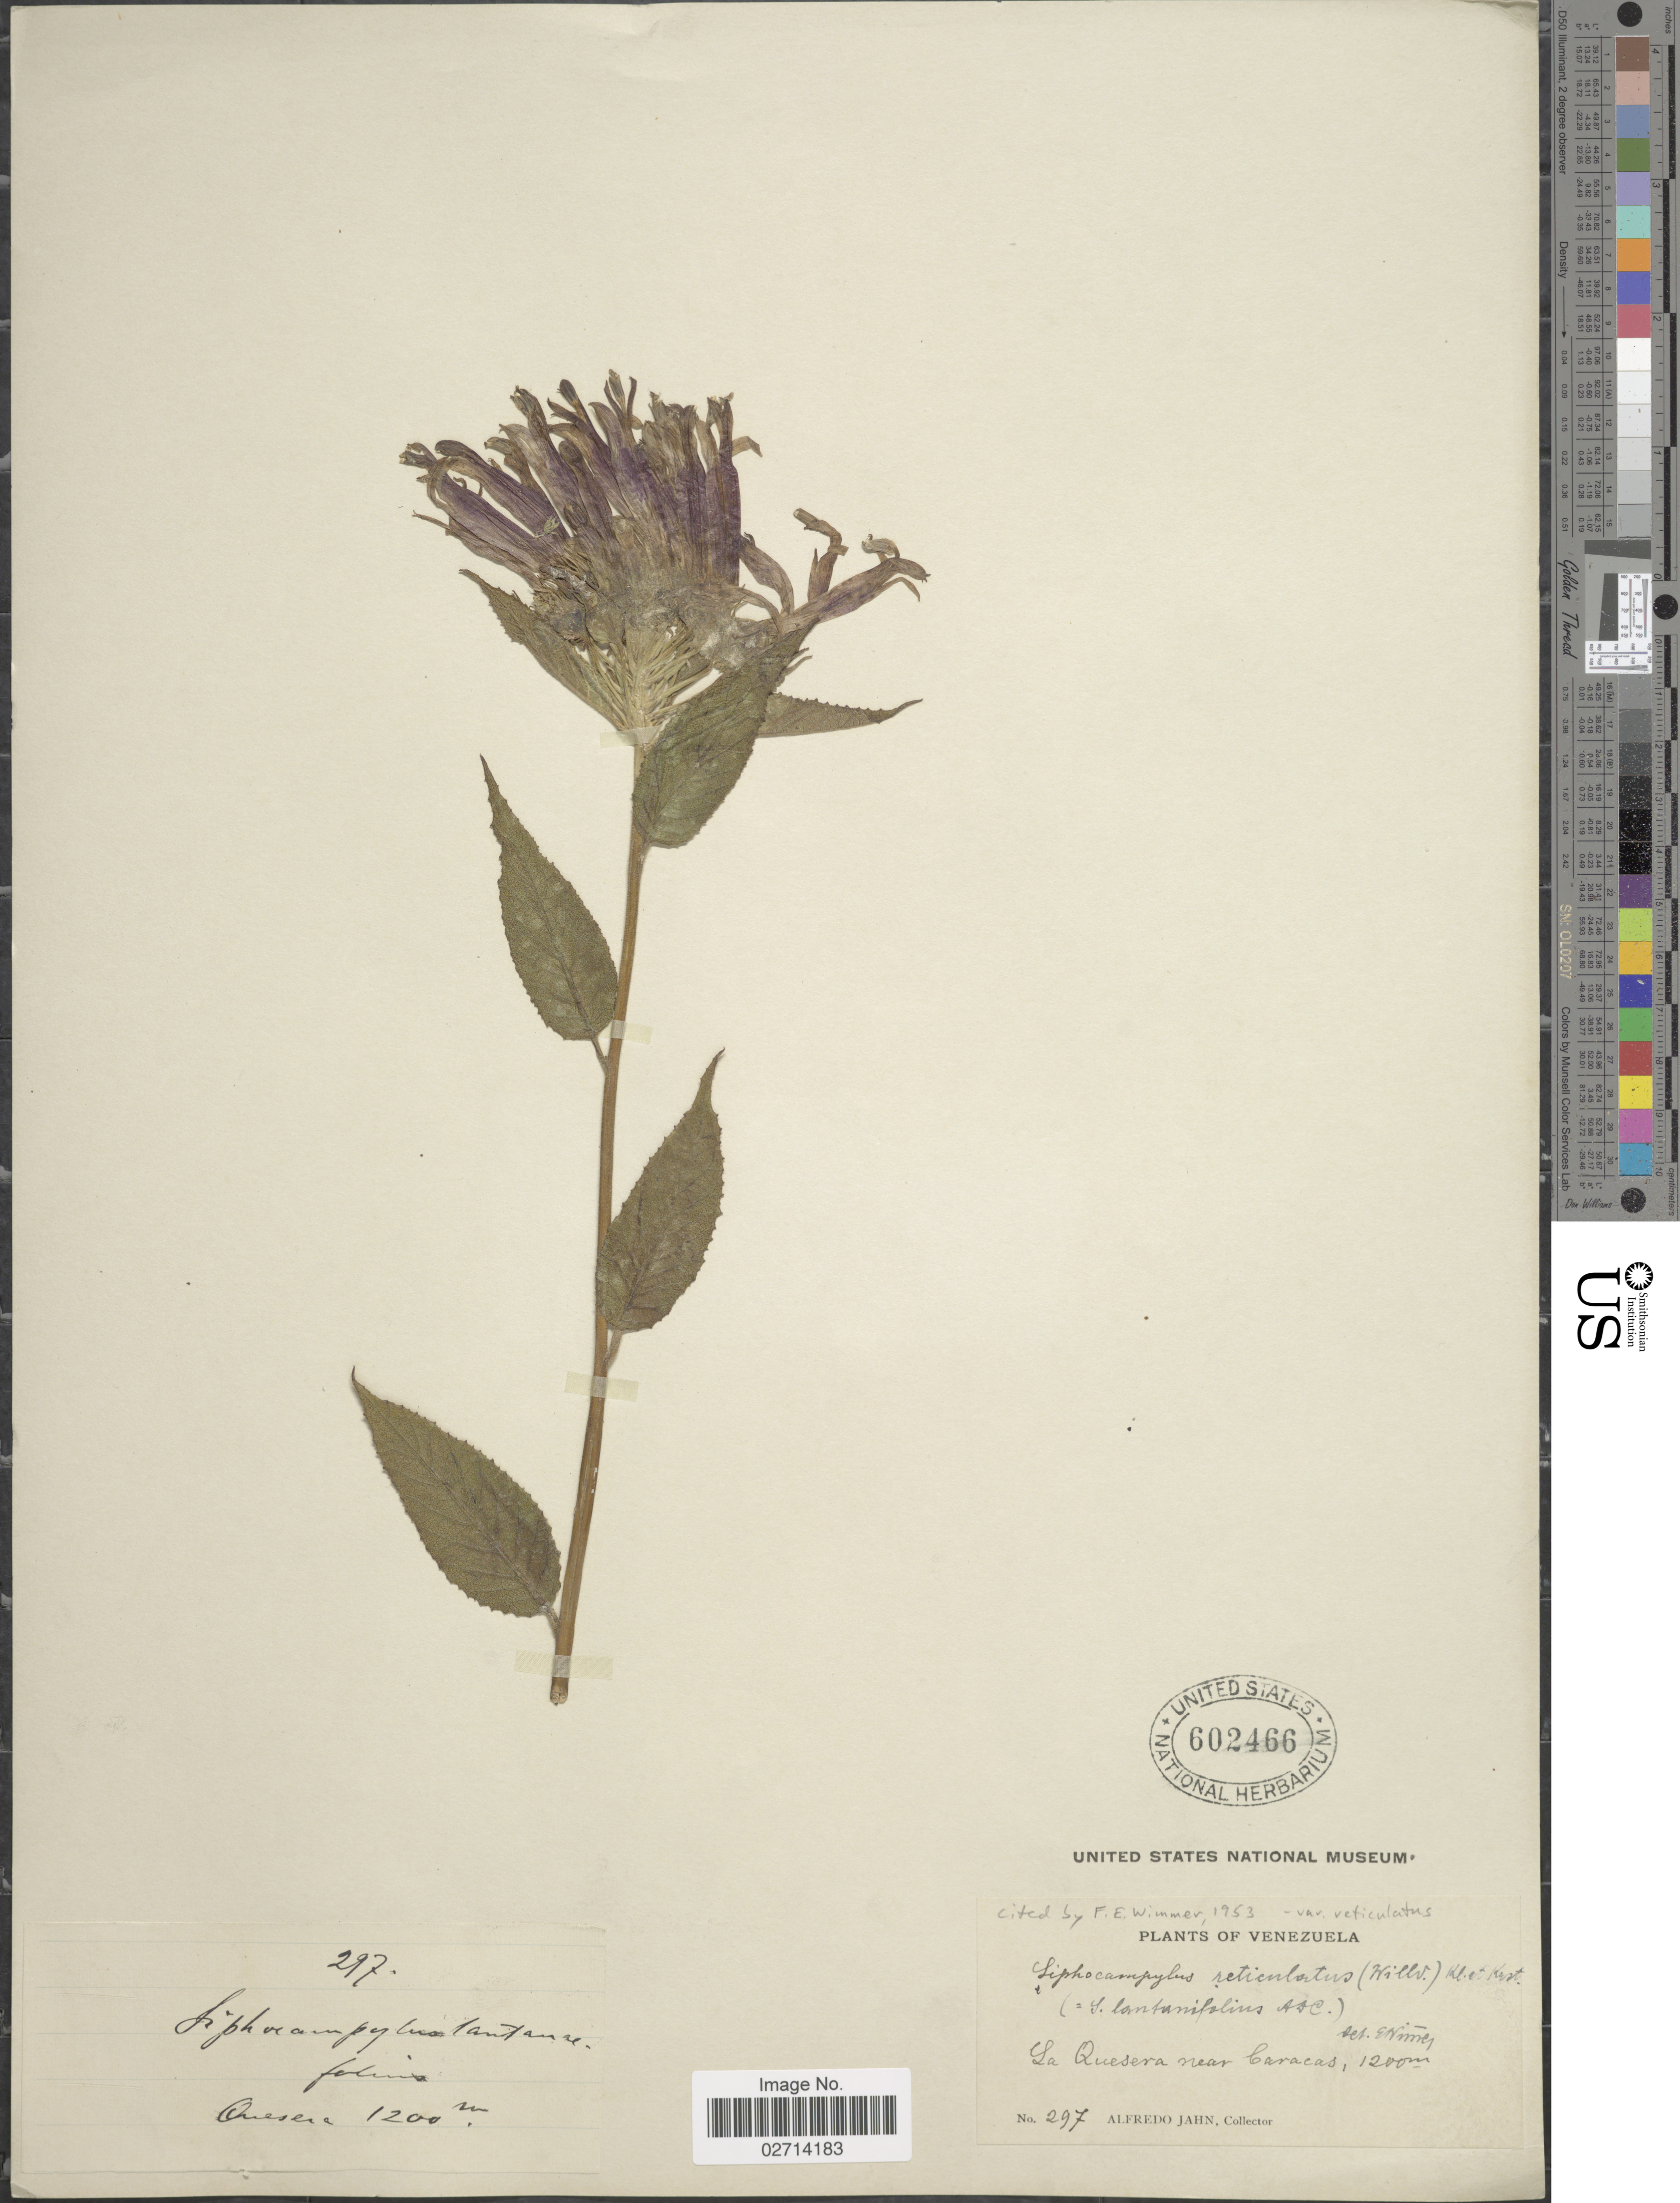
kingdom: Plantae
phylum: Tracheophyta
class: Magnoliopsida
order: Asterales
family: Campanulaceae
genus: Siphocampylus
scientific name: Siphocampylus reticulatus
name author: (Willd. ex Schult. & Roem.) Klotzsch & H. Karst. ex Vatke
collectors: A. Jahn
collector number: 297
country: Venezuela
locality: La Quebrada near Caracas.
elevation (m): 1200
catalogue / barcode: US 602466